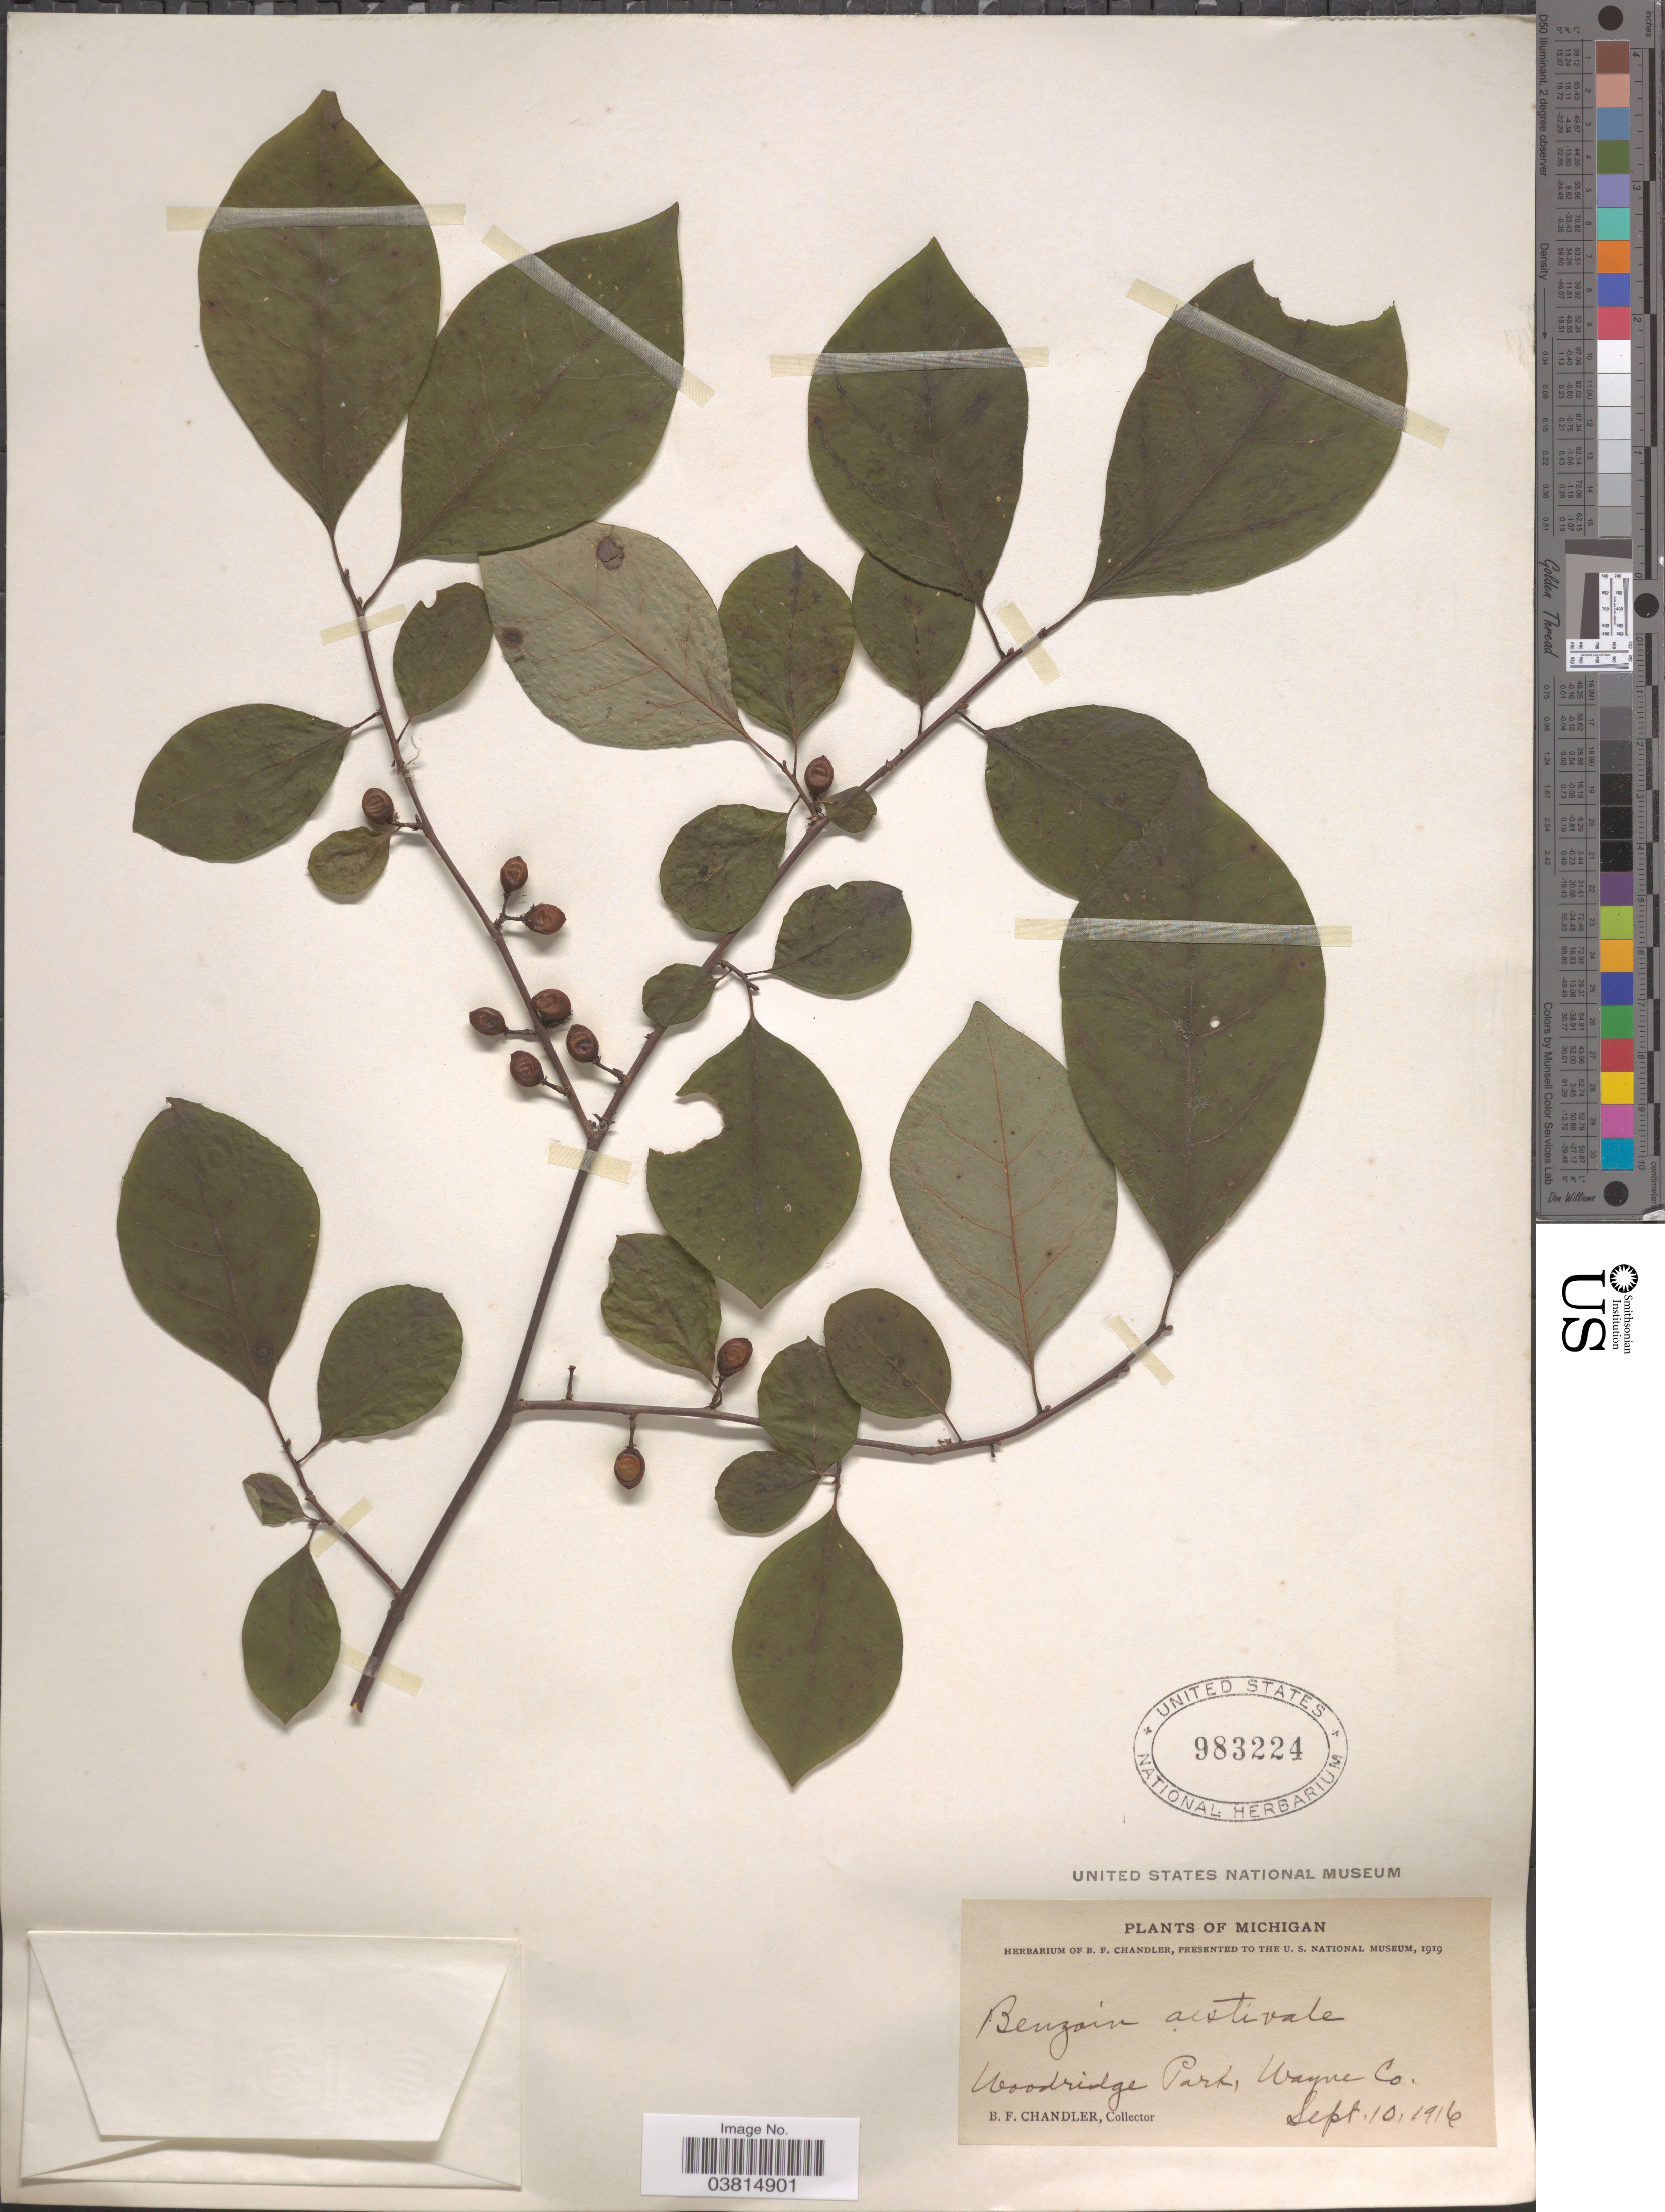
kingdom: Plantae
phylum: Tracheophyta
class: Magnoliopsida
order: Laurales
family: Lauraceae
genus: Lindera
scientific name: Lindera benzoin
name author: (L.) Blume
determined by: Strong, Mark T., (BOT), Smithsonian Institution - National Museum of Natural History (UNITED STATES)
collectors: B. F. Chandler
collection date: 1916-09-10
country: United States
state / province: Michigan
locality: Woodridge Park, Wayne Co.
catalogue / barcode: US 983224